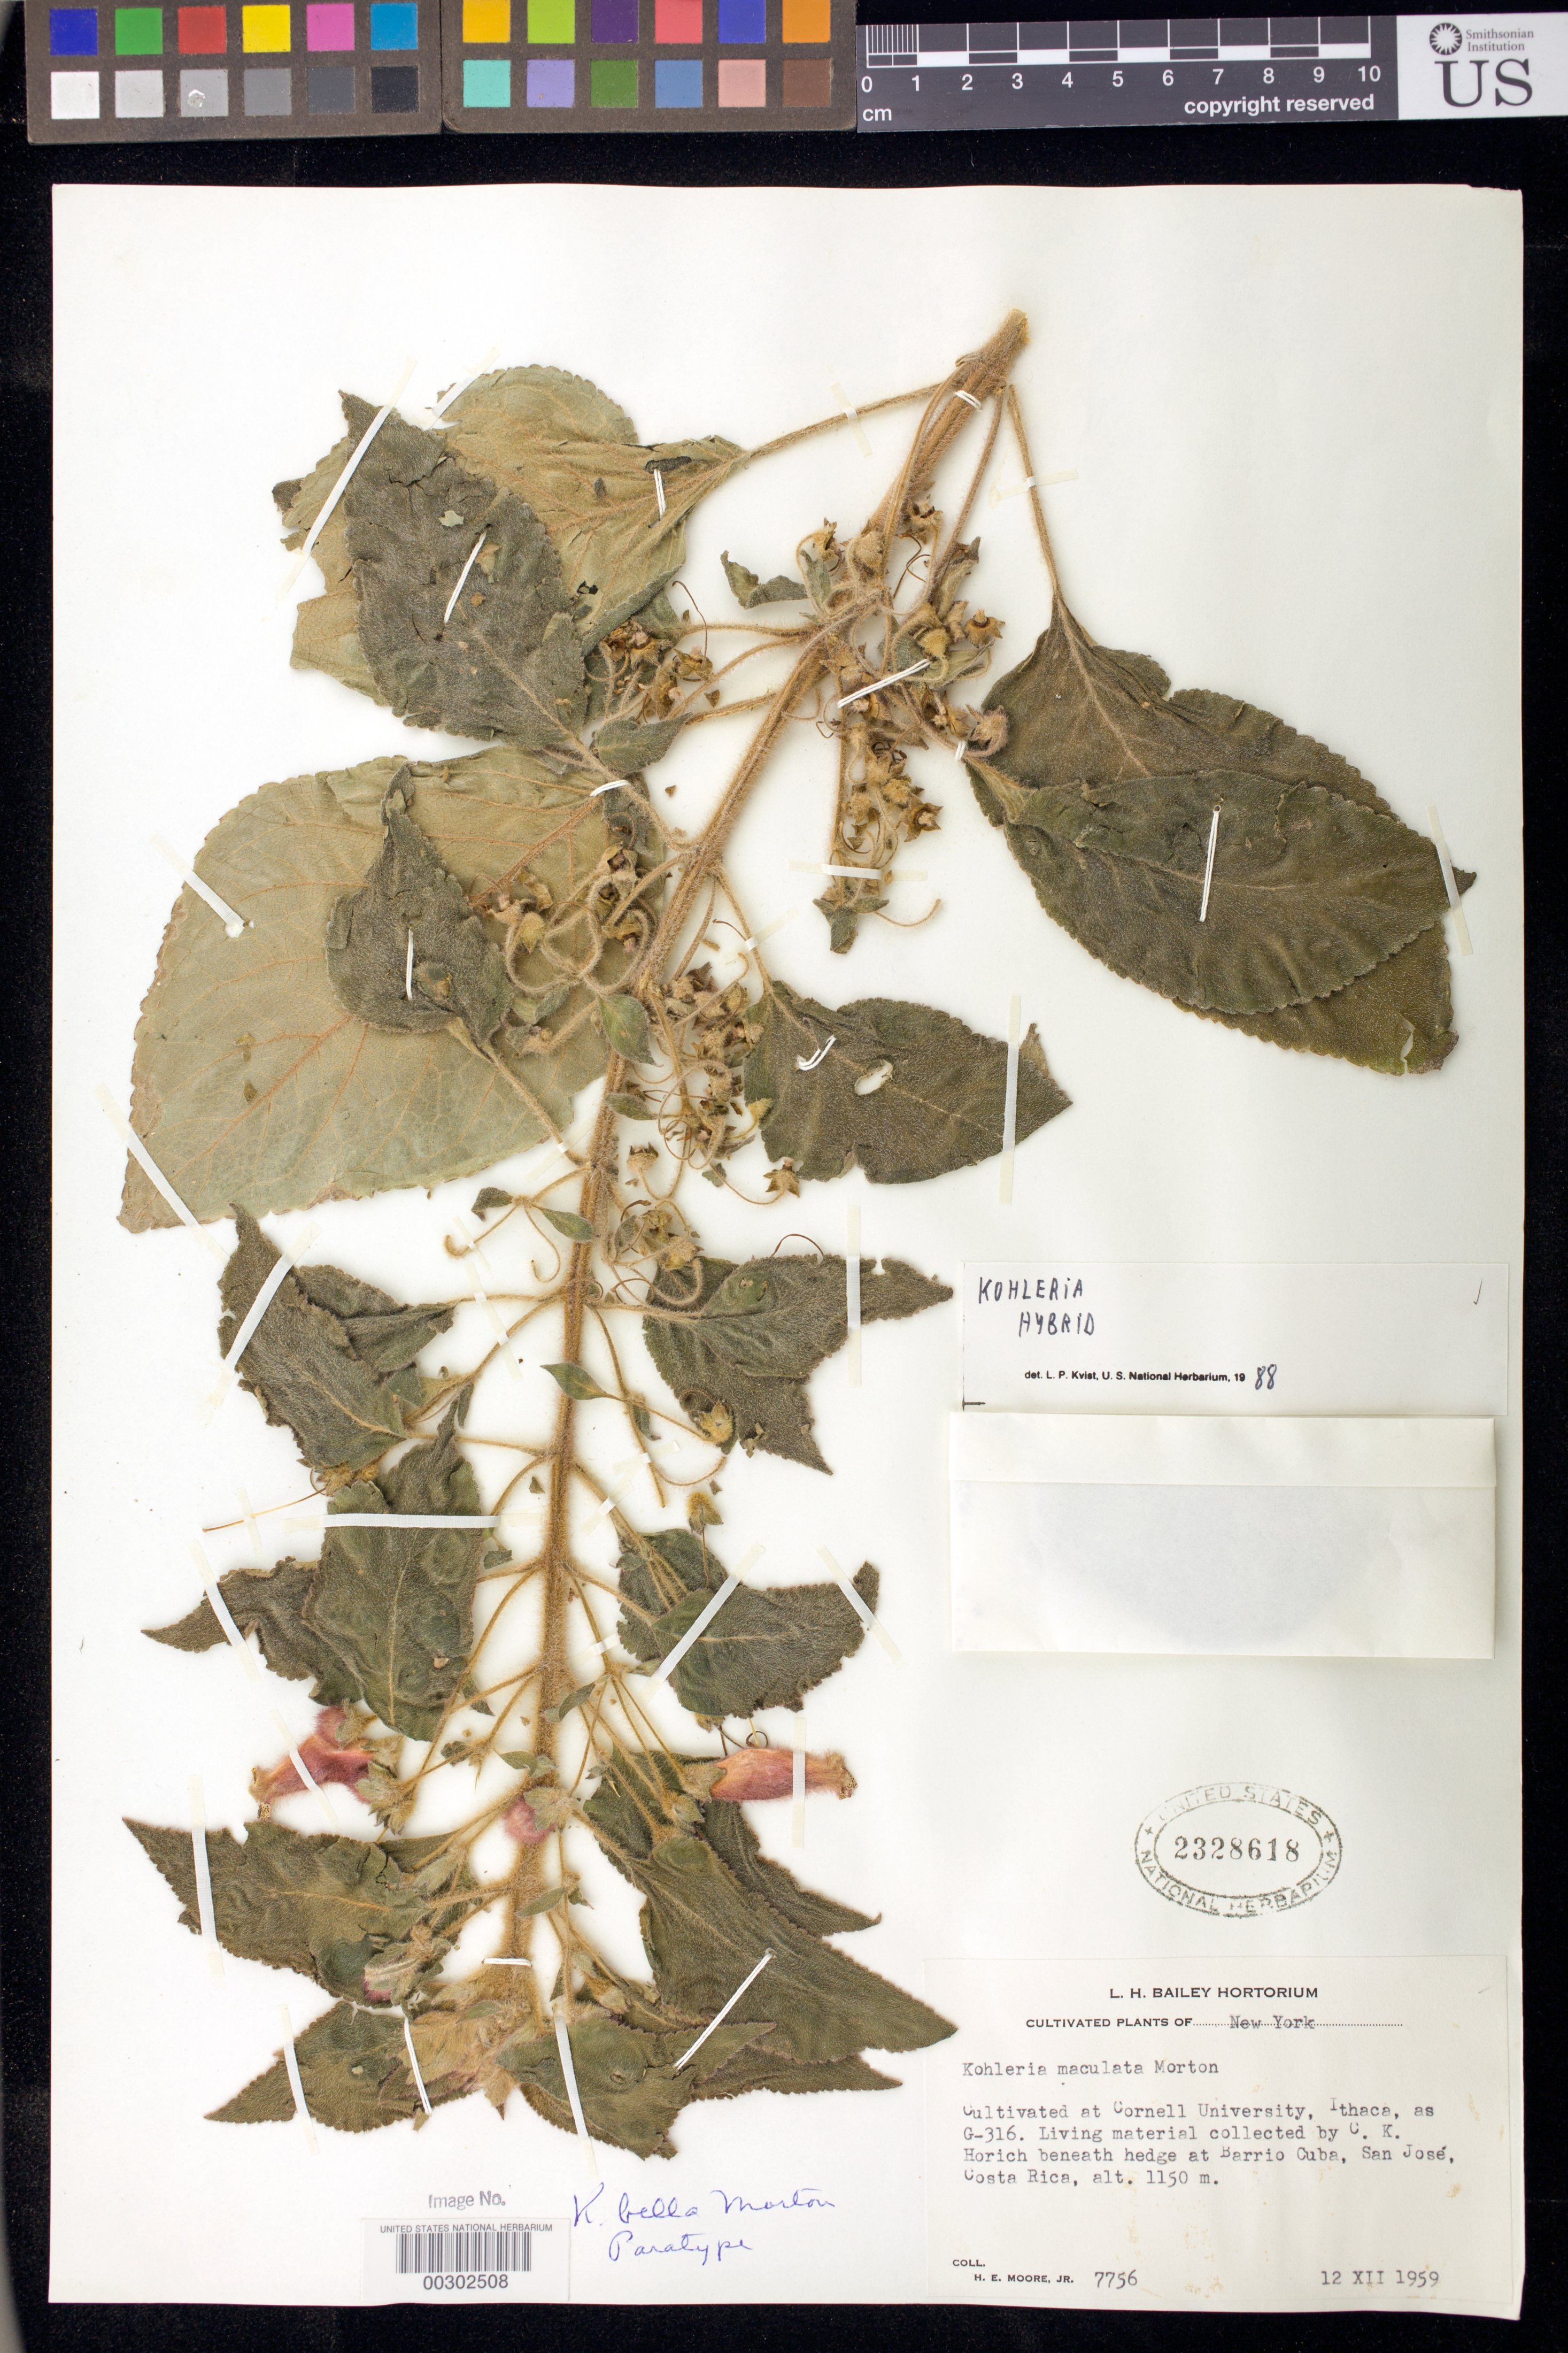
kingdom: Plantae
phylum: Tracheophyta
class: Magnoliopsida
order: Lamiales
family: Gesneriaceae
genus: Kohleria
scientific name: Kohleria 'Bella'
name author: (C.V. Morton)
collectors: H. E. Moore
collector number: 7756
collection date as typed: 12 Dec 1959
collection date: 1959-12-12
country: Costa Rica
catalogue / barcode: US 2328618